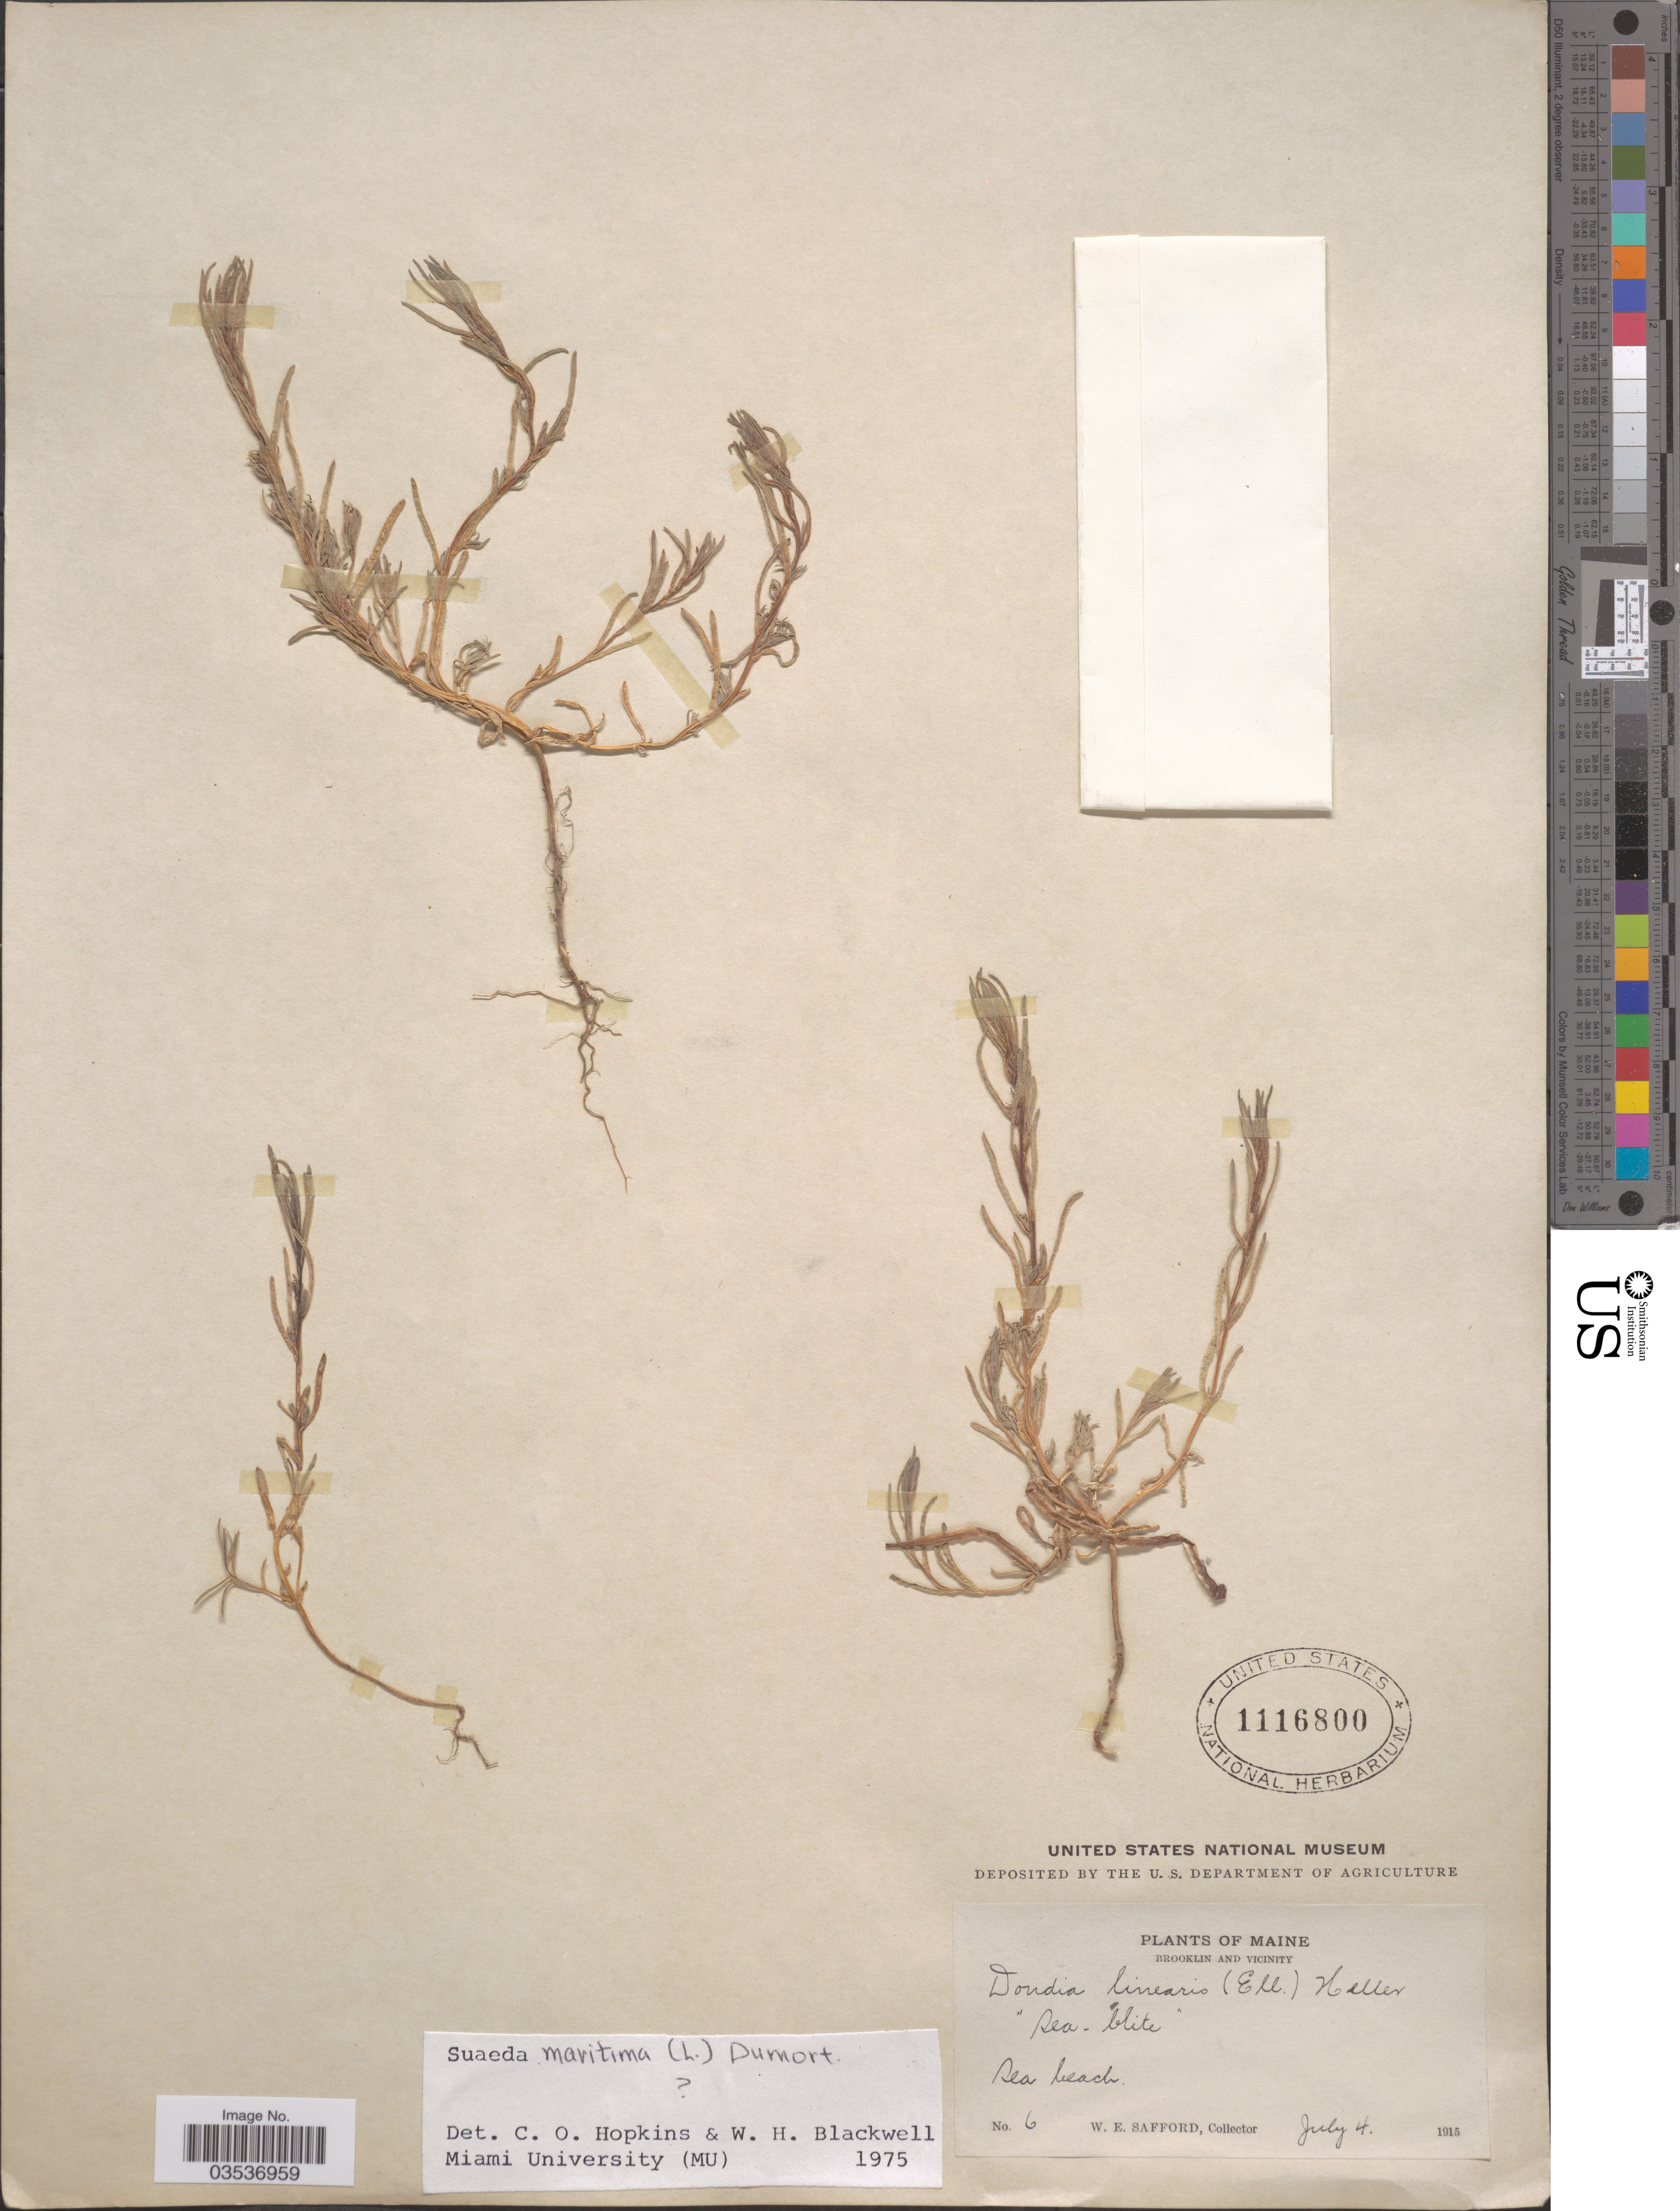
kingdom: Plantae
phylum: Tracheophyta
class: Magnoliopsida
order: Caryophyllales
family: Amaranthaceae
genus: Suaeda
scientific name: Suaeda maritima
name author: (L.) Dumort.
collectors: W. E. Safford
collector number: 6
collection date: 1915-07-04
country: United States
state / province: Maine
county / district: Hancock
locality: Brooklin and vicinity. Sea beach.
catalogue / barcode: US 1116800